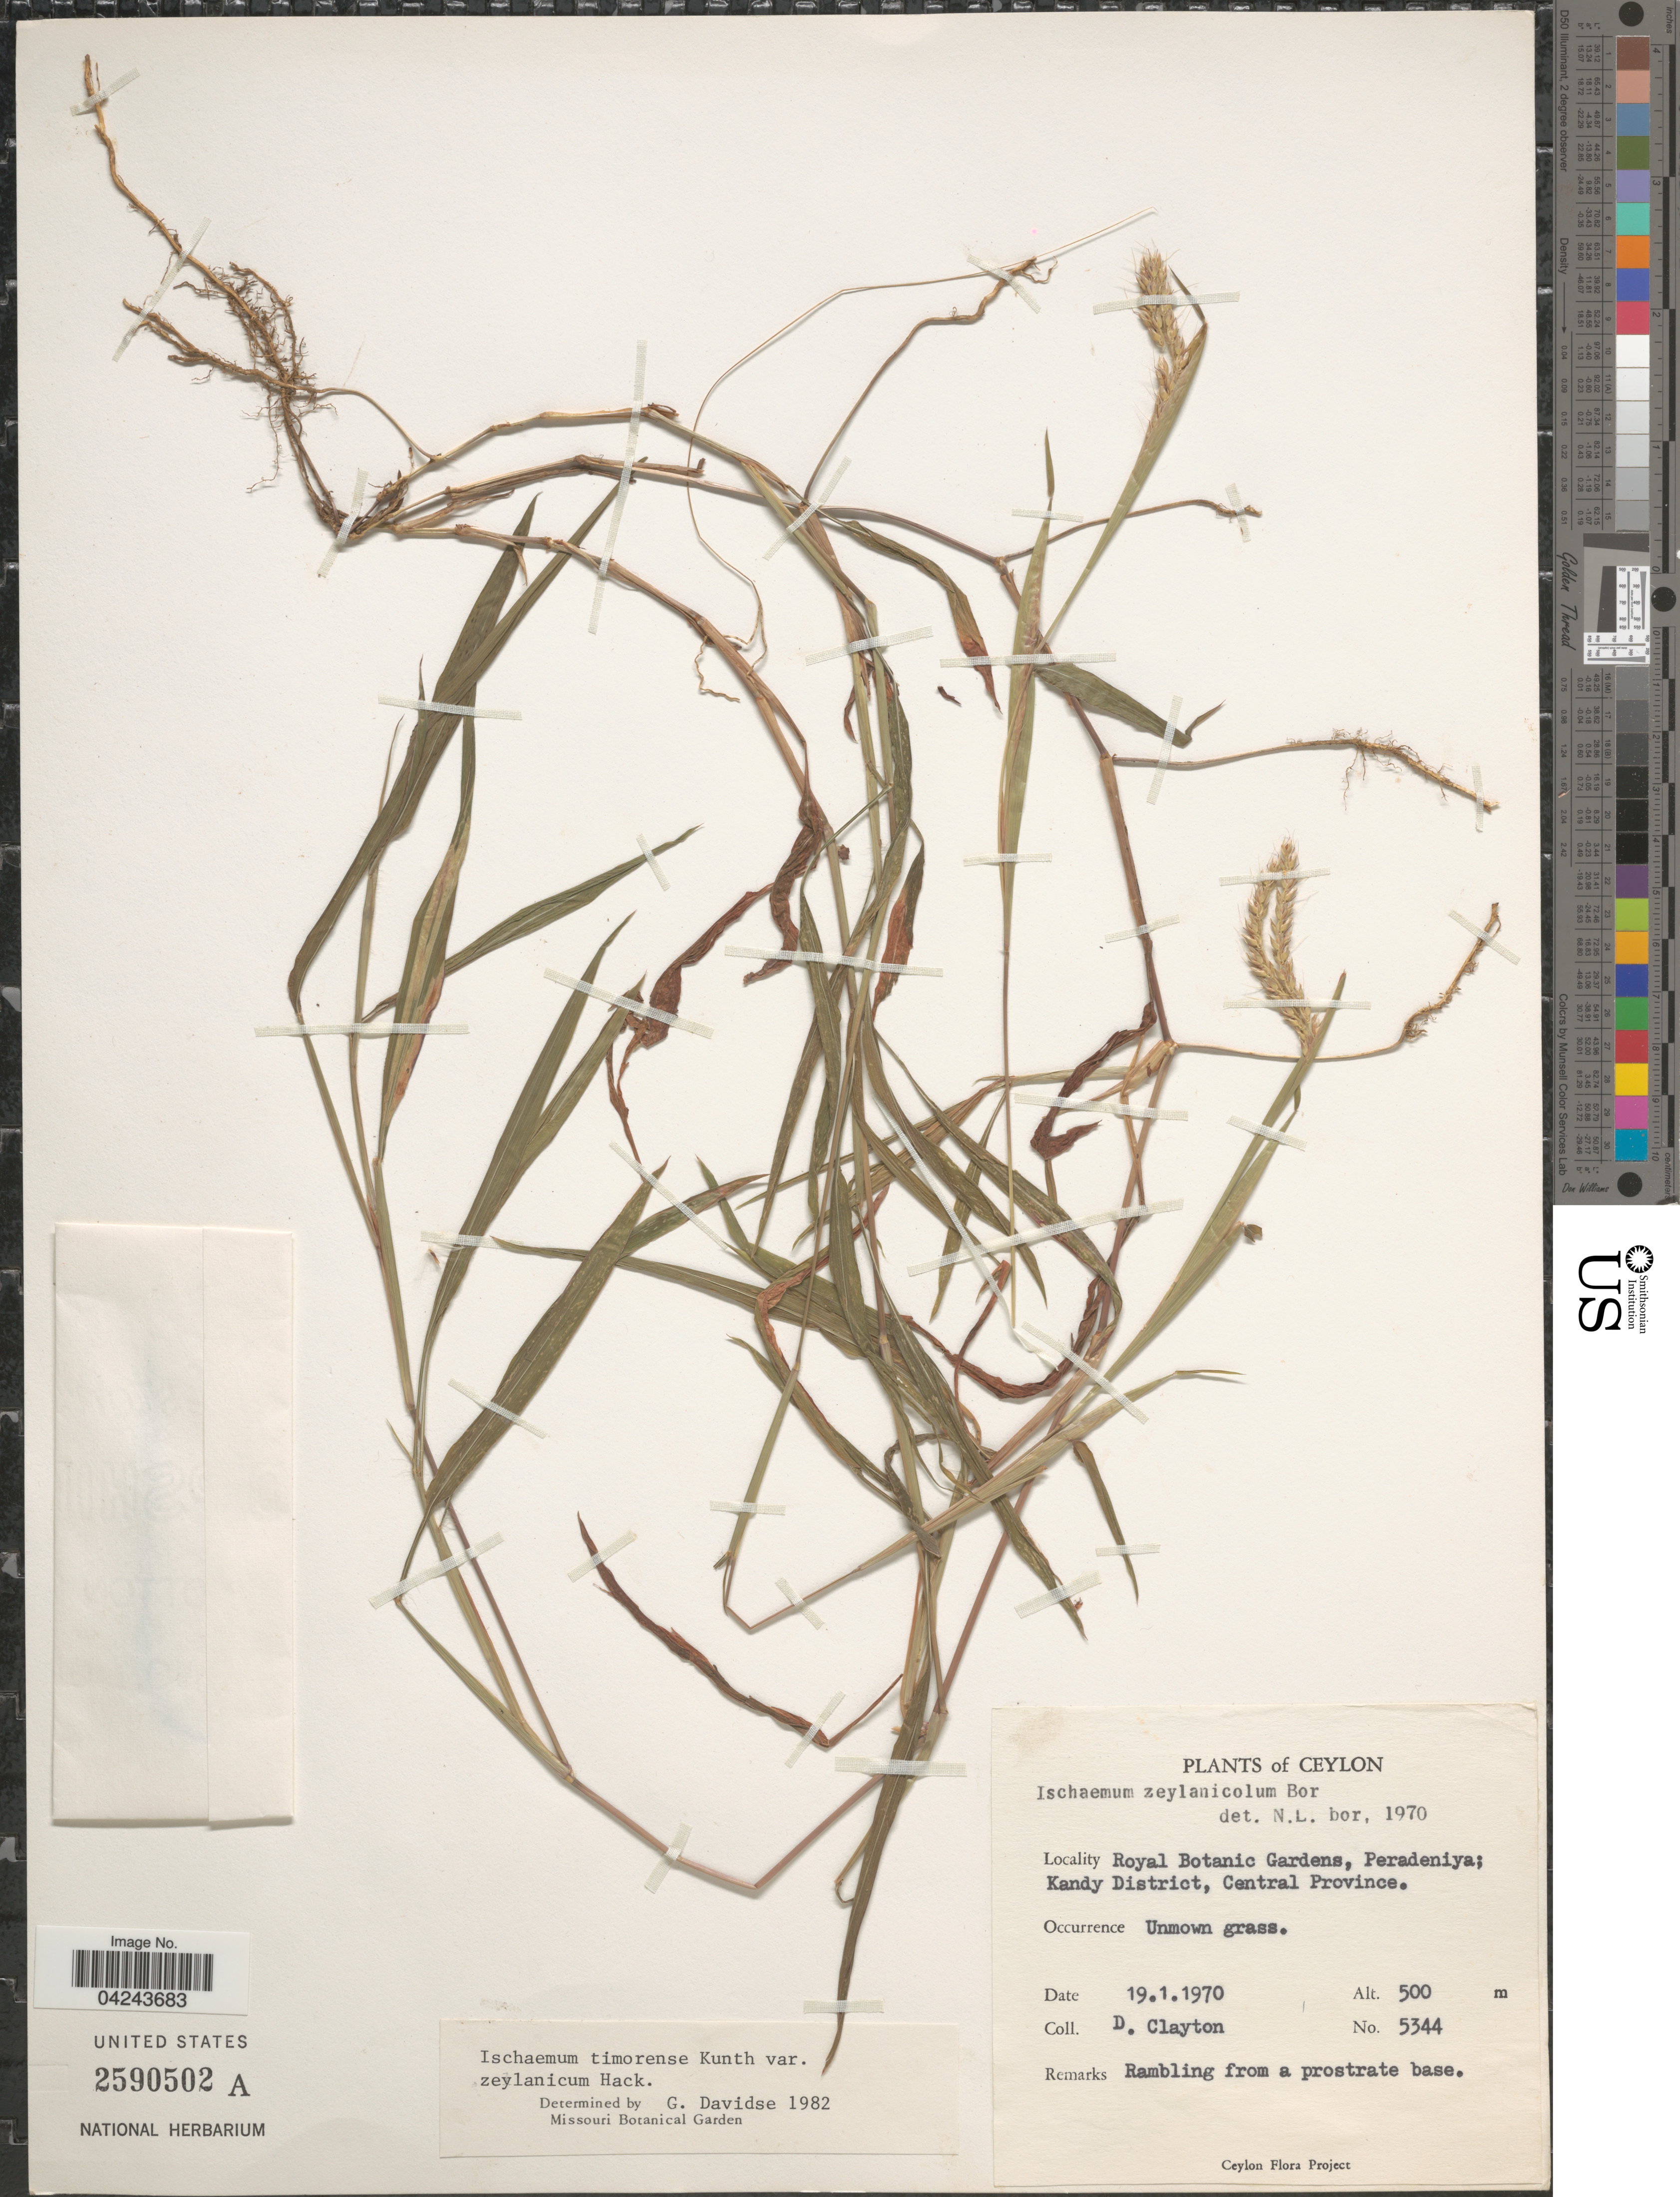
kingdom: Plantae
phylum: Tracheophyta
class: Liliopsida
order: Poales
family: Poaceae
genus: Ischaemum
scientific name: Ischaemum timorense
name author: Kunth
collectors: D. Clayton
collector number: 5344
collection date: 1970-01-19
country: Sri Lanka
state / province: Central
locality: Ceylon. Royal Botanic Gardens, Peradeniya; Kandy District.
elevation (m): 500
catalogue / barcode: US 2590502A